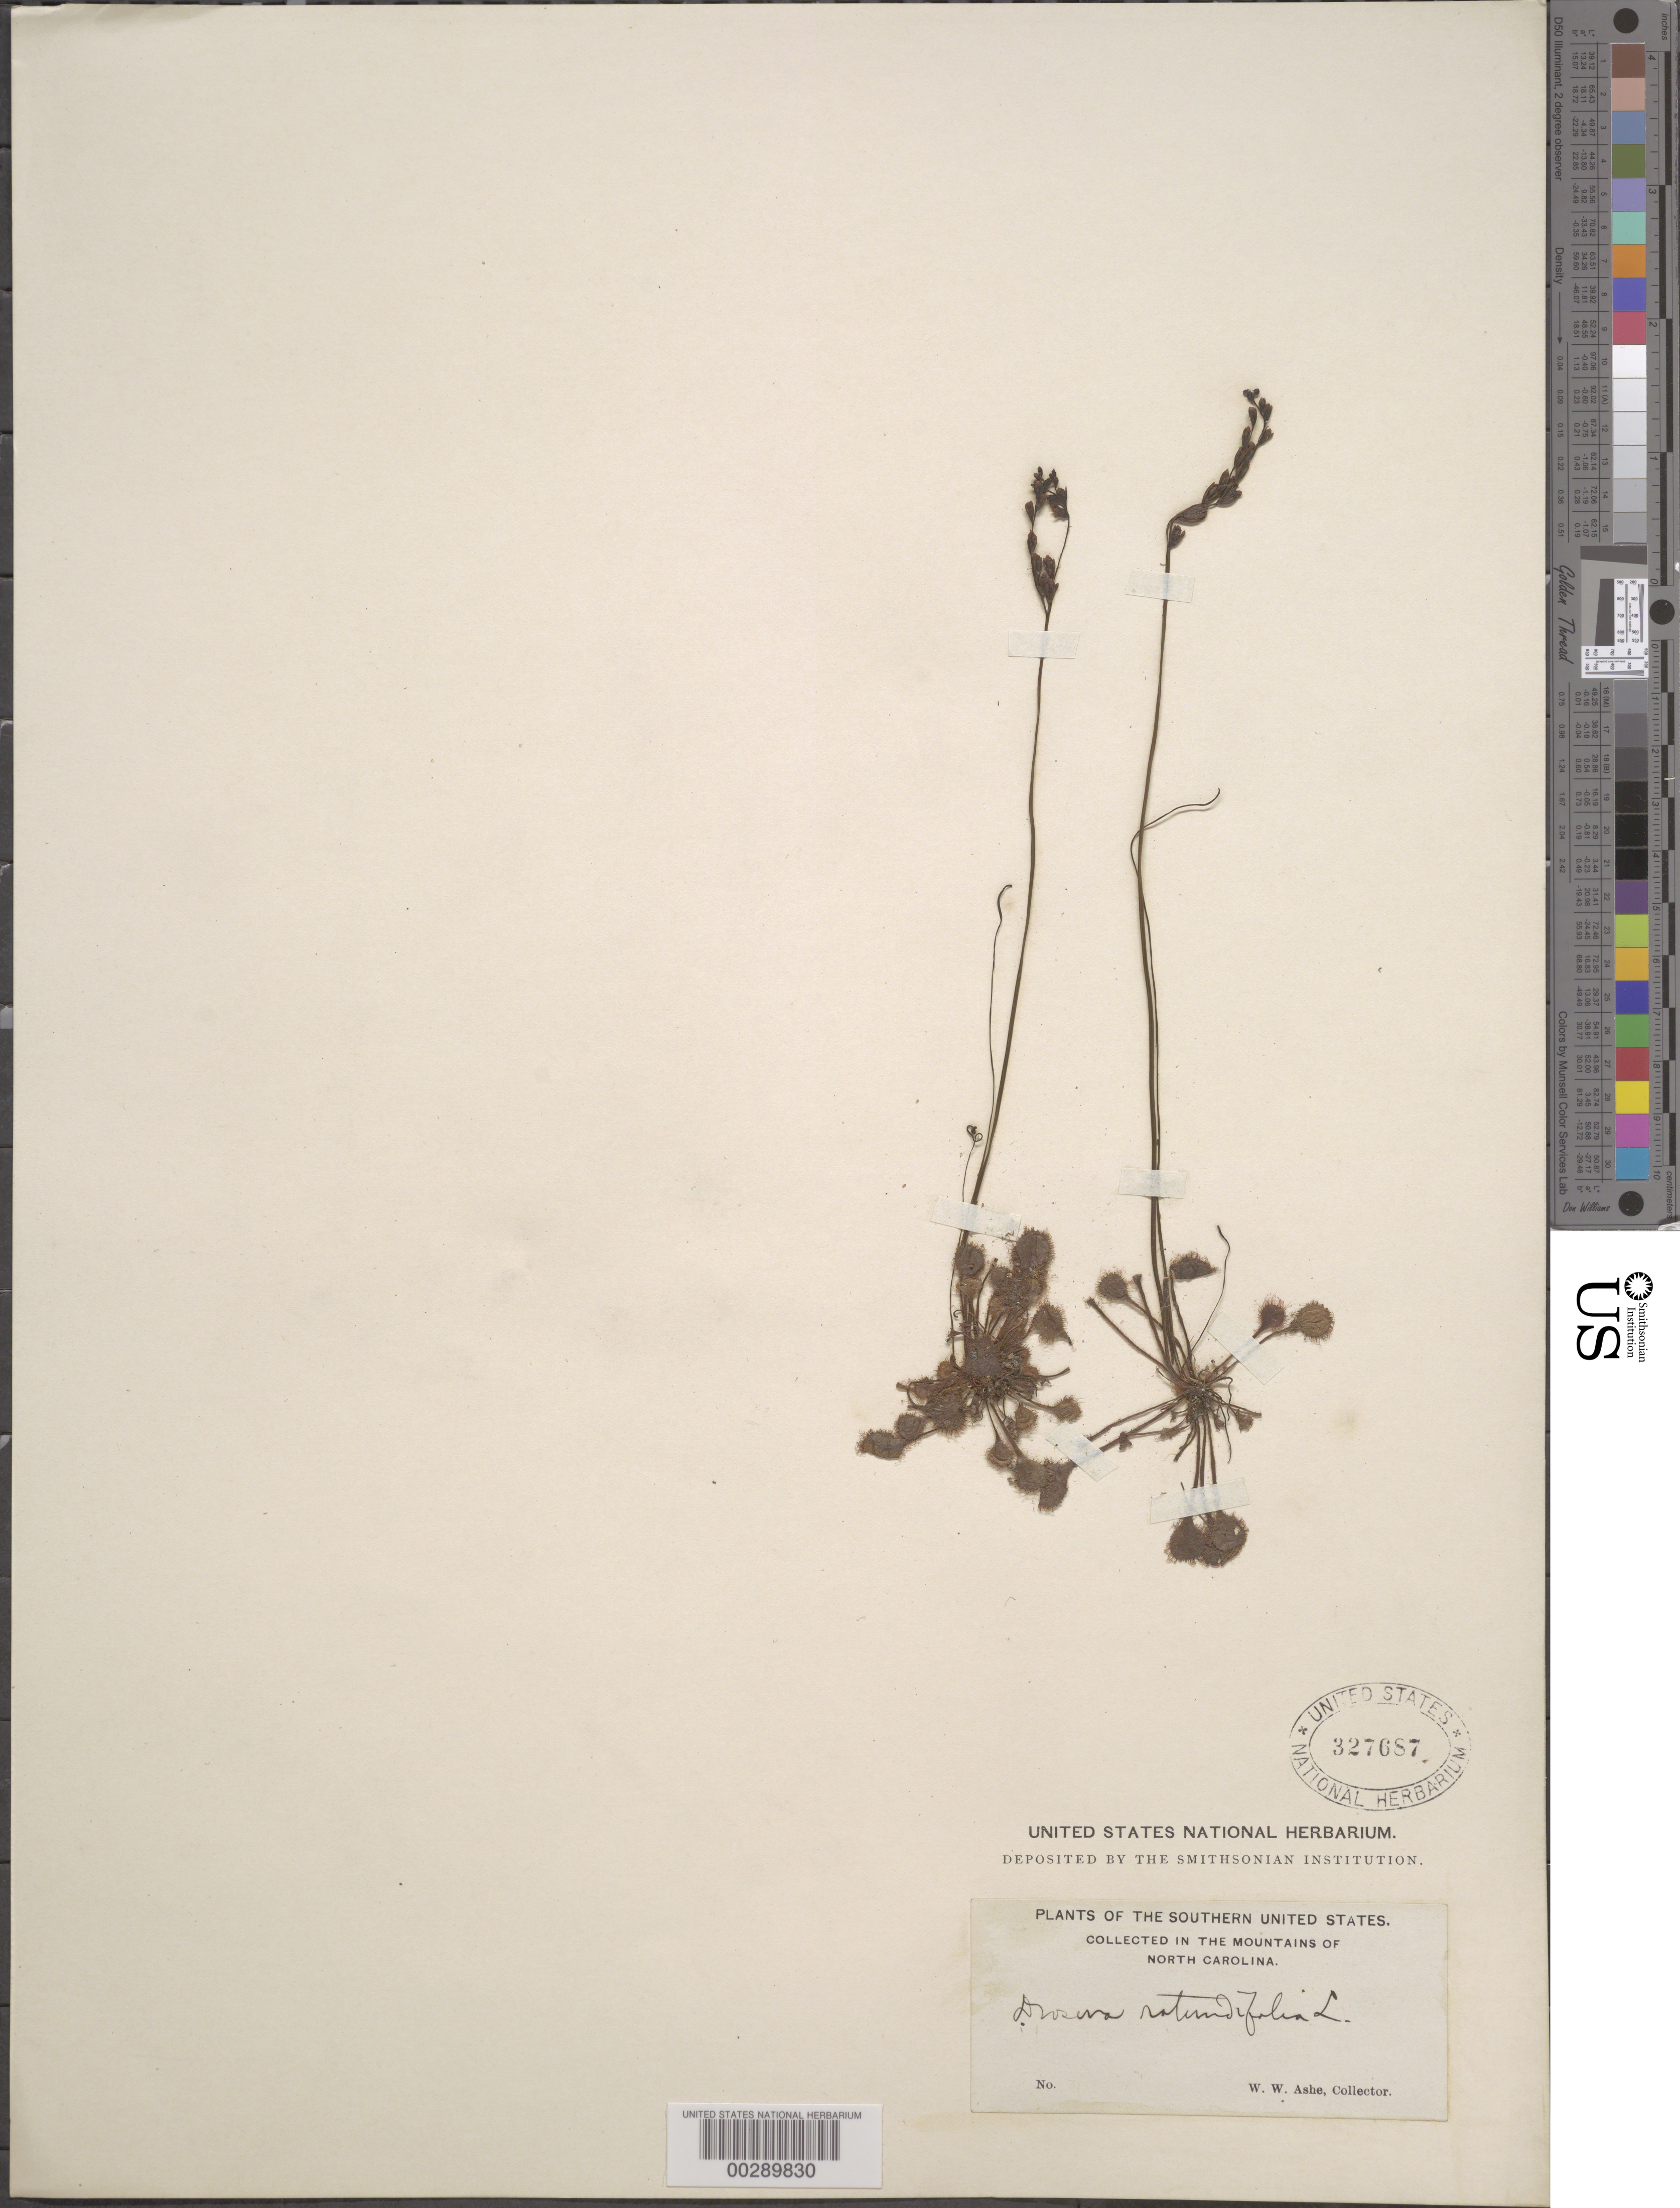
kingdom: Plantae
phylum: Tracheophyta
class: Magnoliopsida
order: Caryophyllales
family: Droseraceae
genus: Drosera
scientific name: Drosera rotundifolia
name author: L.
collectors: W. W. Ashe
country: United States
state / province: North Carolina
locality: Mountains of North Carolina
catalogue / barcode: US 327687